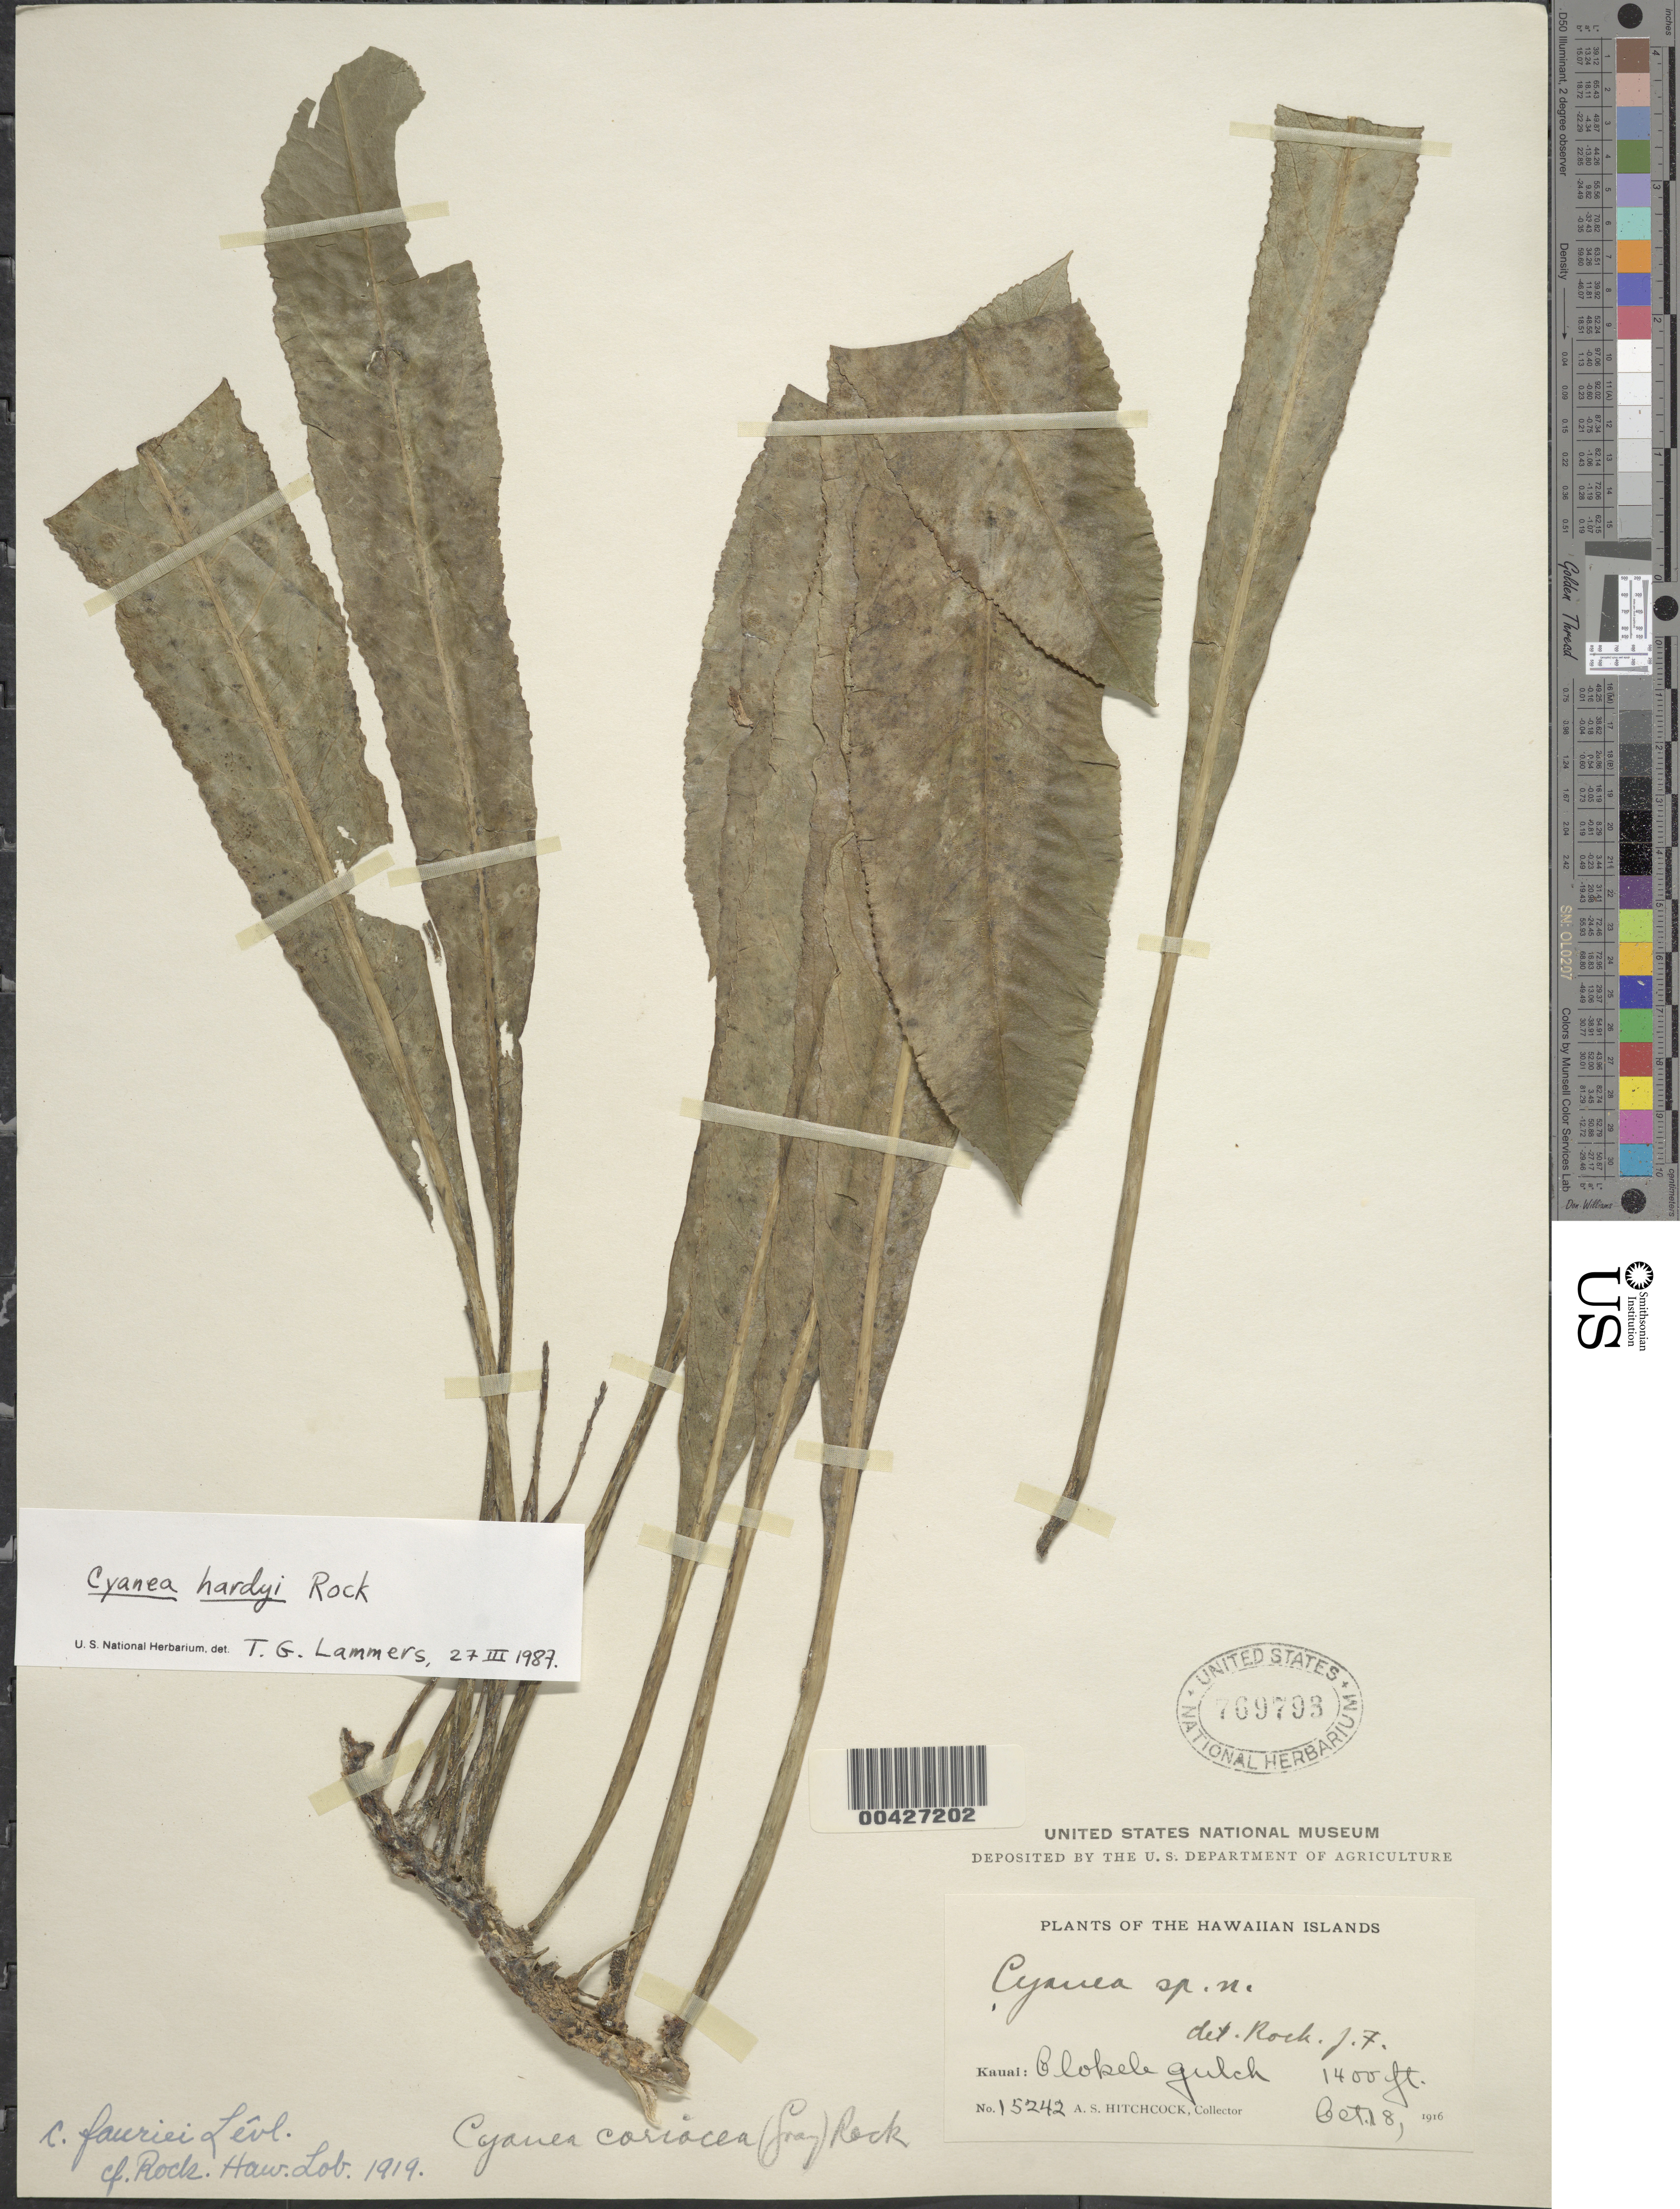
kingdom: Plantae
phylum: Tracheophyta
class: Magnoliopsida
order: Asterales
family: Campanulaceae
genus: Cyanea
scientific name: Cyanea hardyi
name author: Rock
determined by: Lammers, T. G.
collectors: A. S. Hitchcock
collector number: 15242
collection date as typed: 18 Oct 1916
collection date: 1916-10-18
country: United States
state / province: Hawaii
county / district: Kauai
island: Kaua'i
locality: Olokele gulch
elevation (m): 427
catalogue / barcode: US 769793